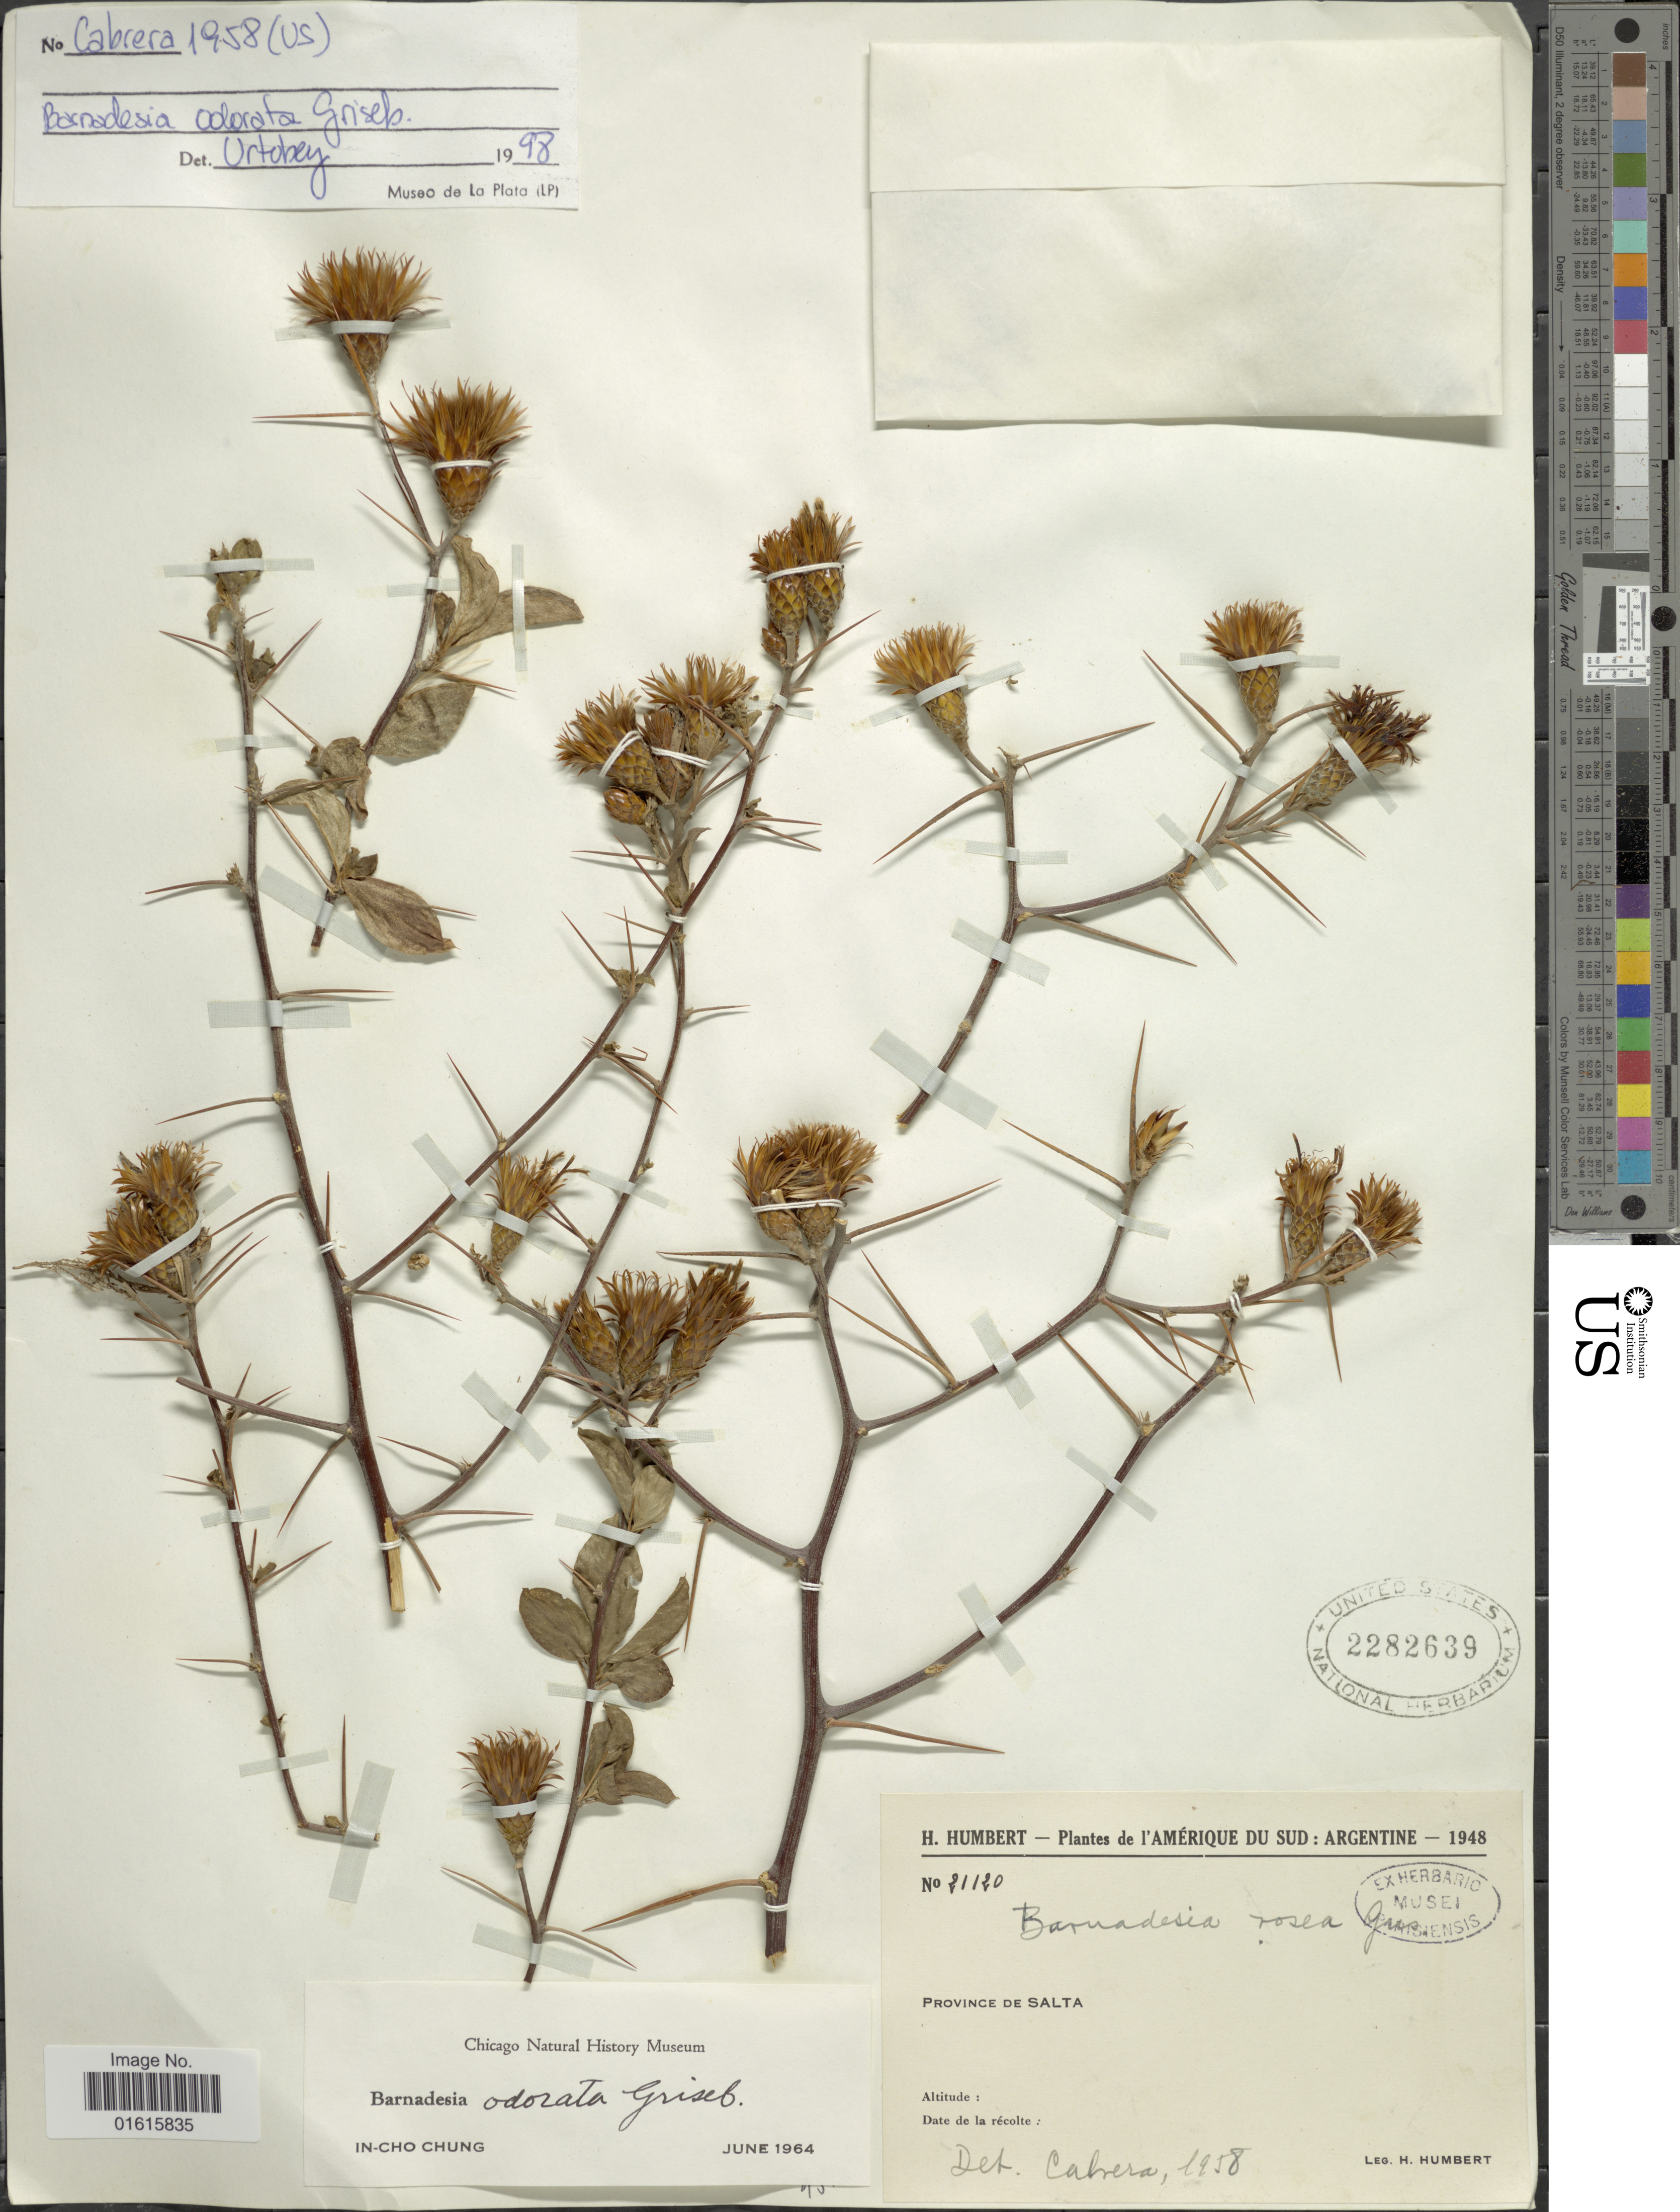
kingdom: Plantae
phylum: Tracheophyta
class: Magnoliopsida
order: Asterales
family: Asteraceae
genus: Barnadesia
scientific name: Barnadesia odorata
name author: Griseb.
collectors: H. Humbert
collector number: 21120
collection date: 1948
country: Argentina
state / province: Salta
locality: Province de Salta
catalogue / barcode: US 2282639